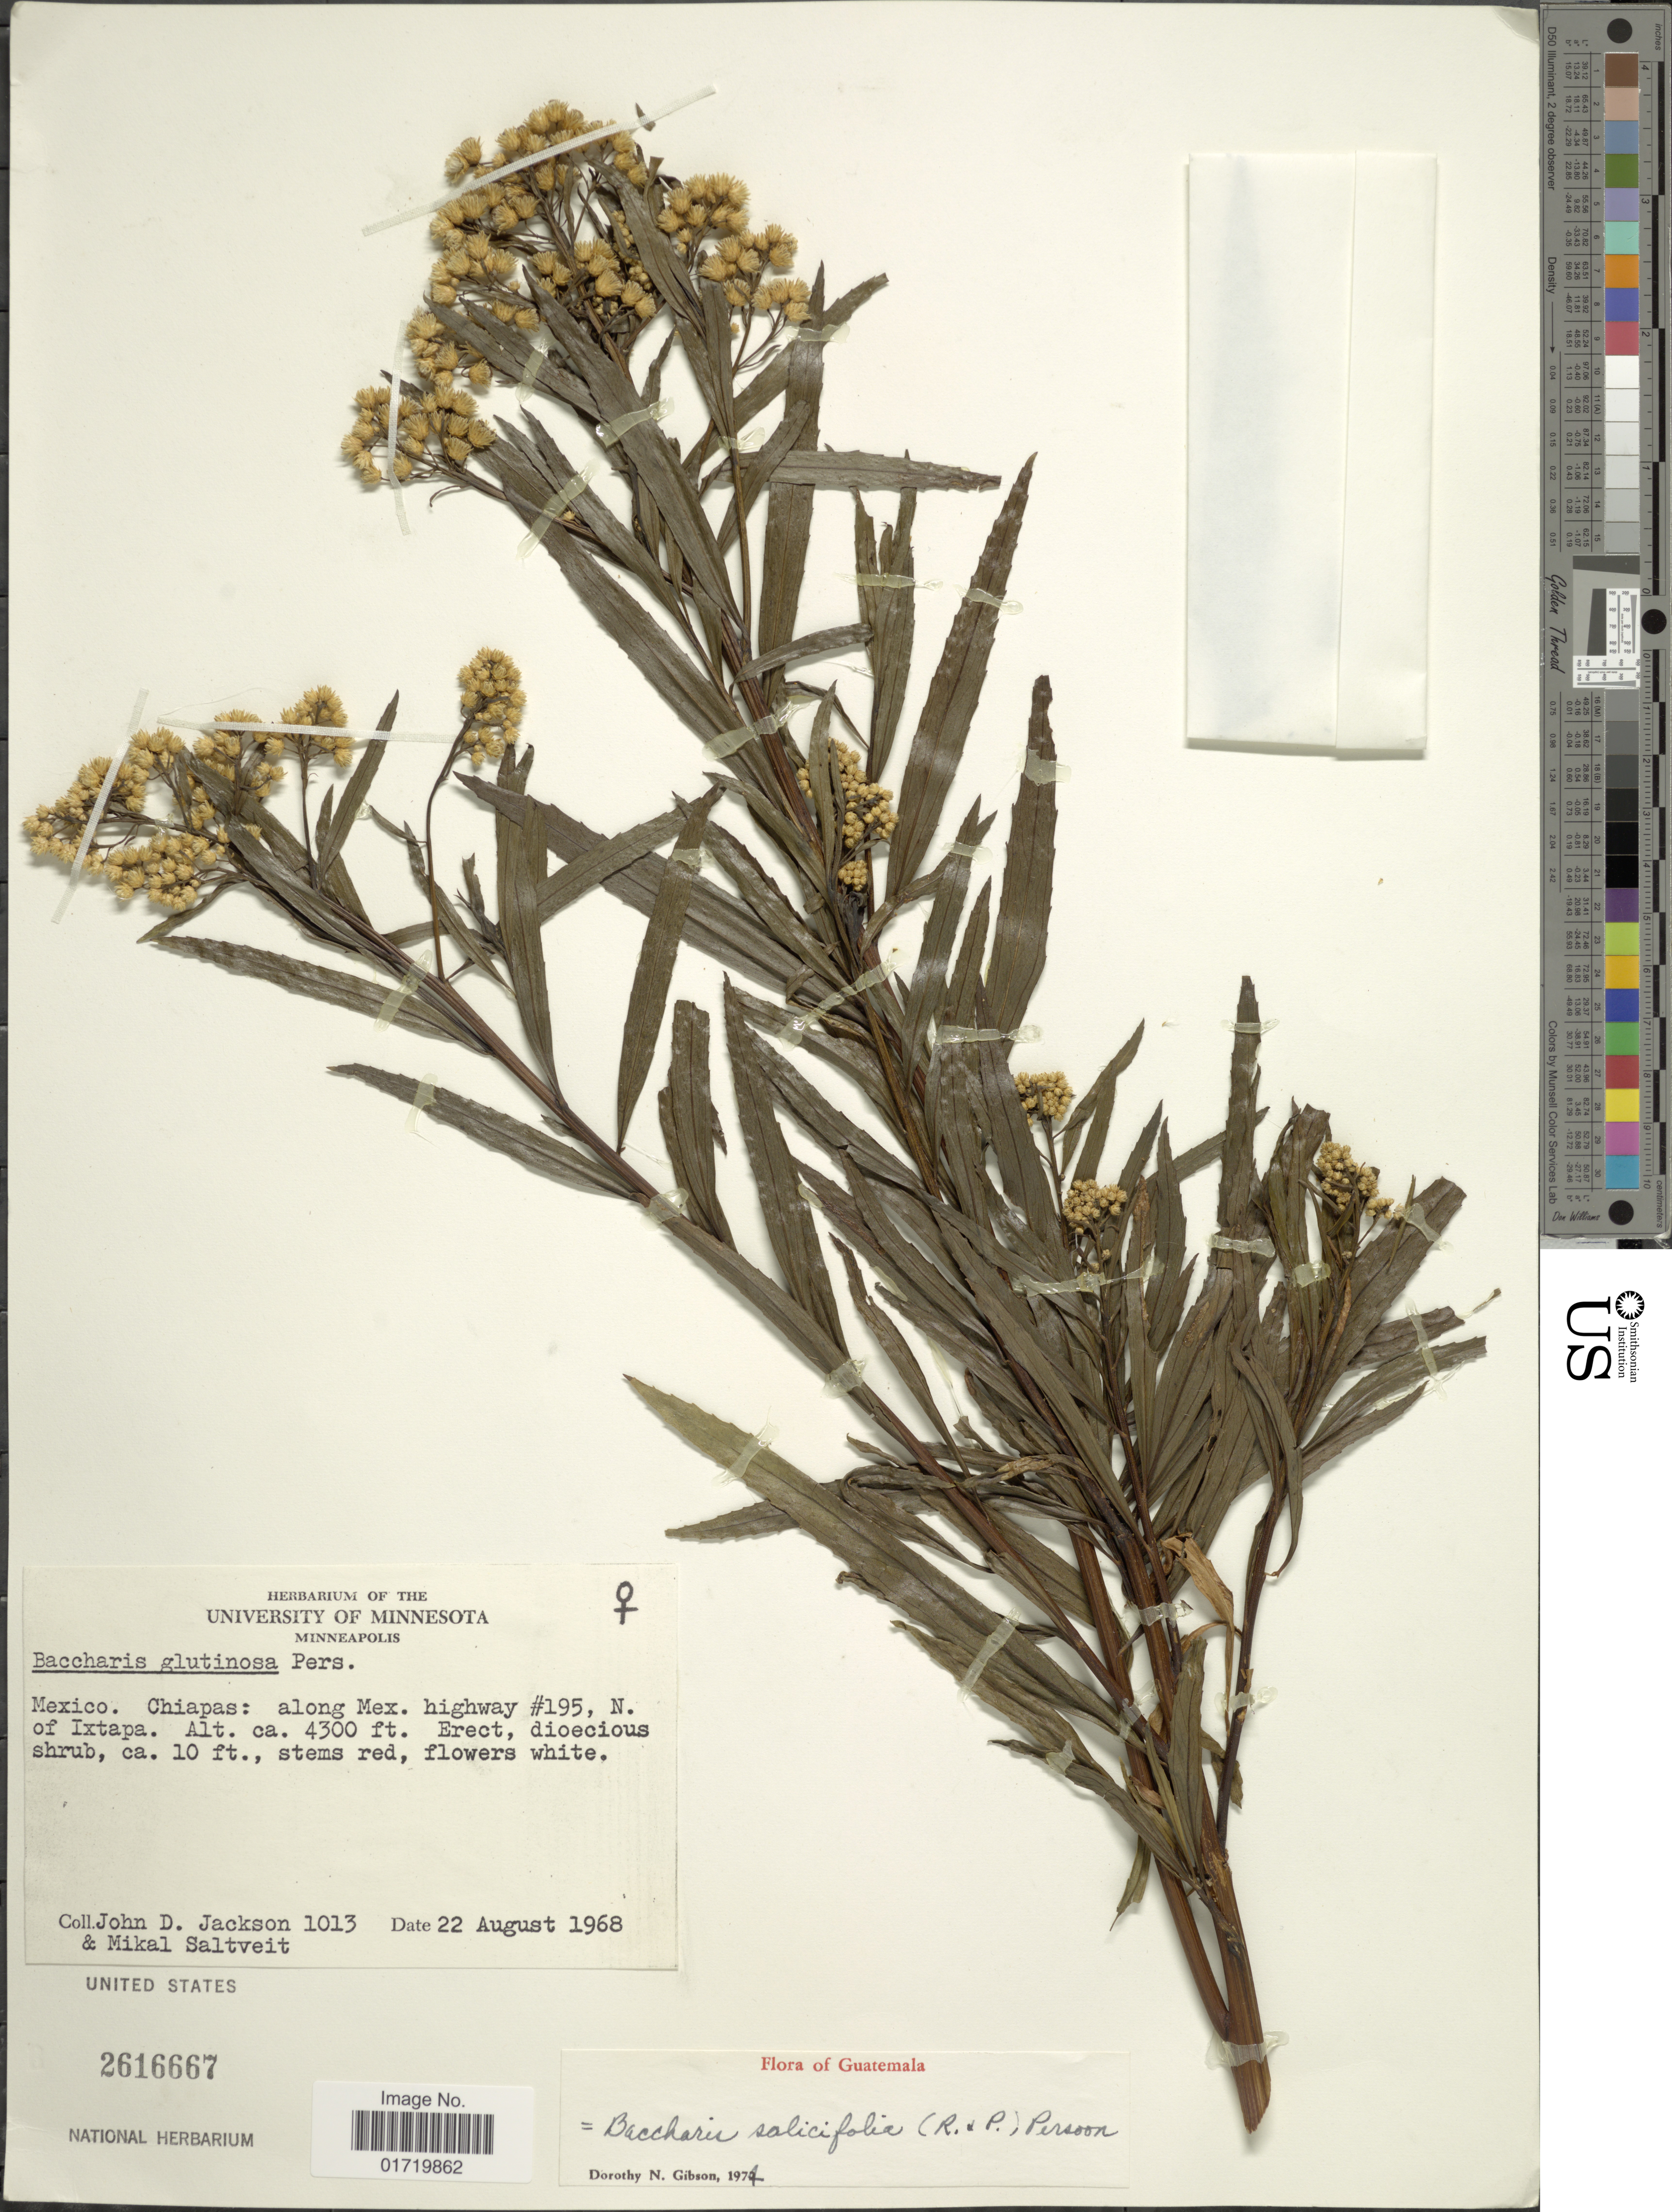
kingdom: Plantae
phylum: Tracheophyta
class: Magnoliopsida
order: Asterales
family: Asteraceae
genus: Baccharis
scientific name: Baccharis salicifolia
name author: (Ruiz & Pav.) Pers.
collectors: J. Jackson & M. Saltveit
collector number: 1013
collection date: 1968-08-22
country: Mexico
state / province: Chiapas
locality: Along Mex. highway #195, N. of Ixtapa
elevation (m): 1311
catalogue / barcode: US 2616667